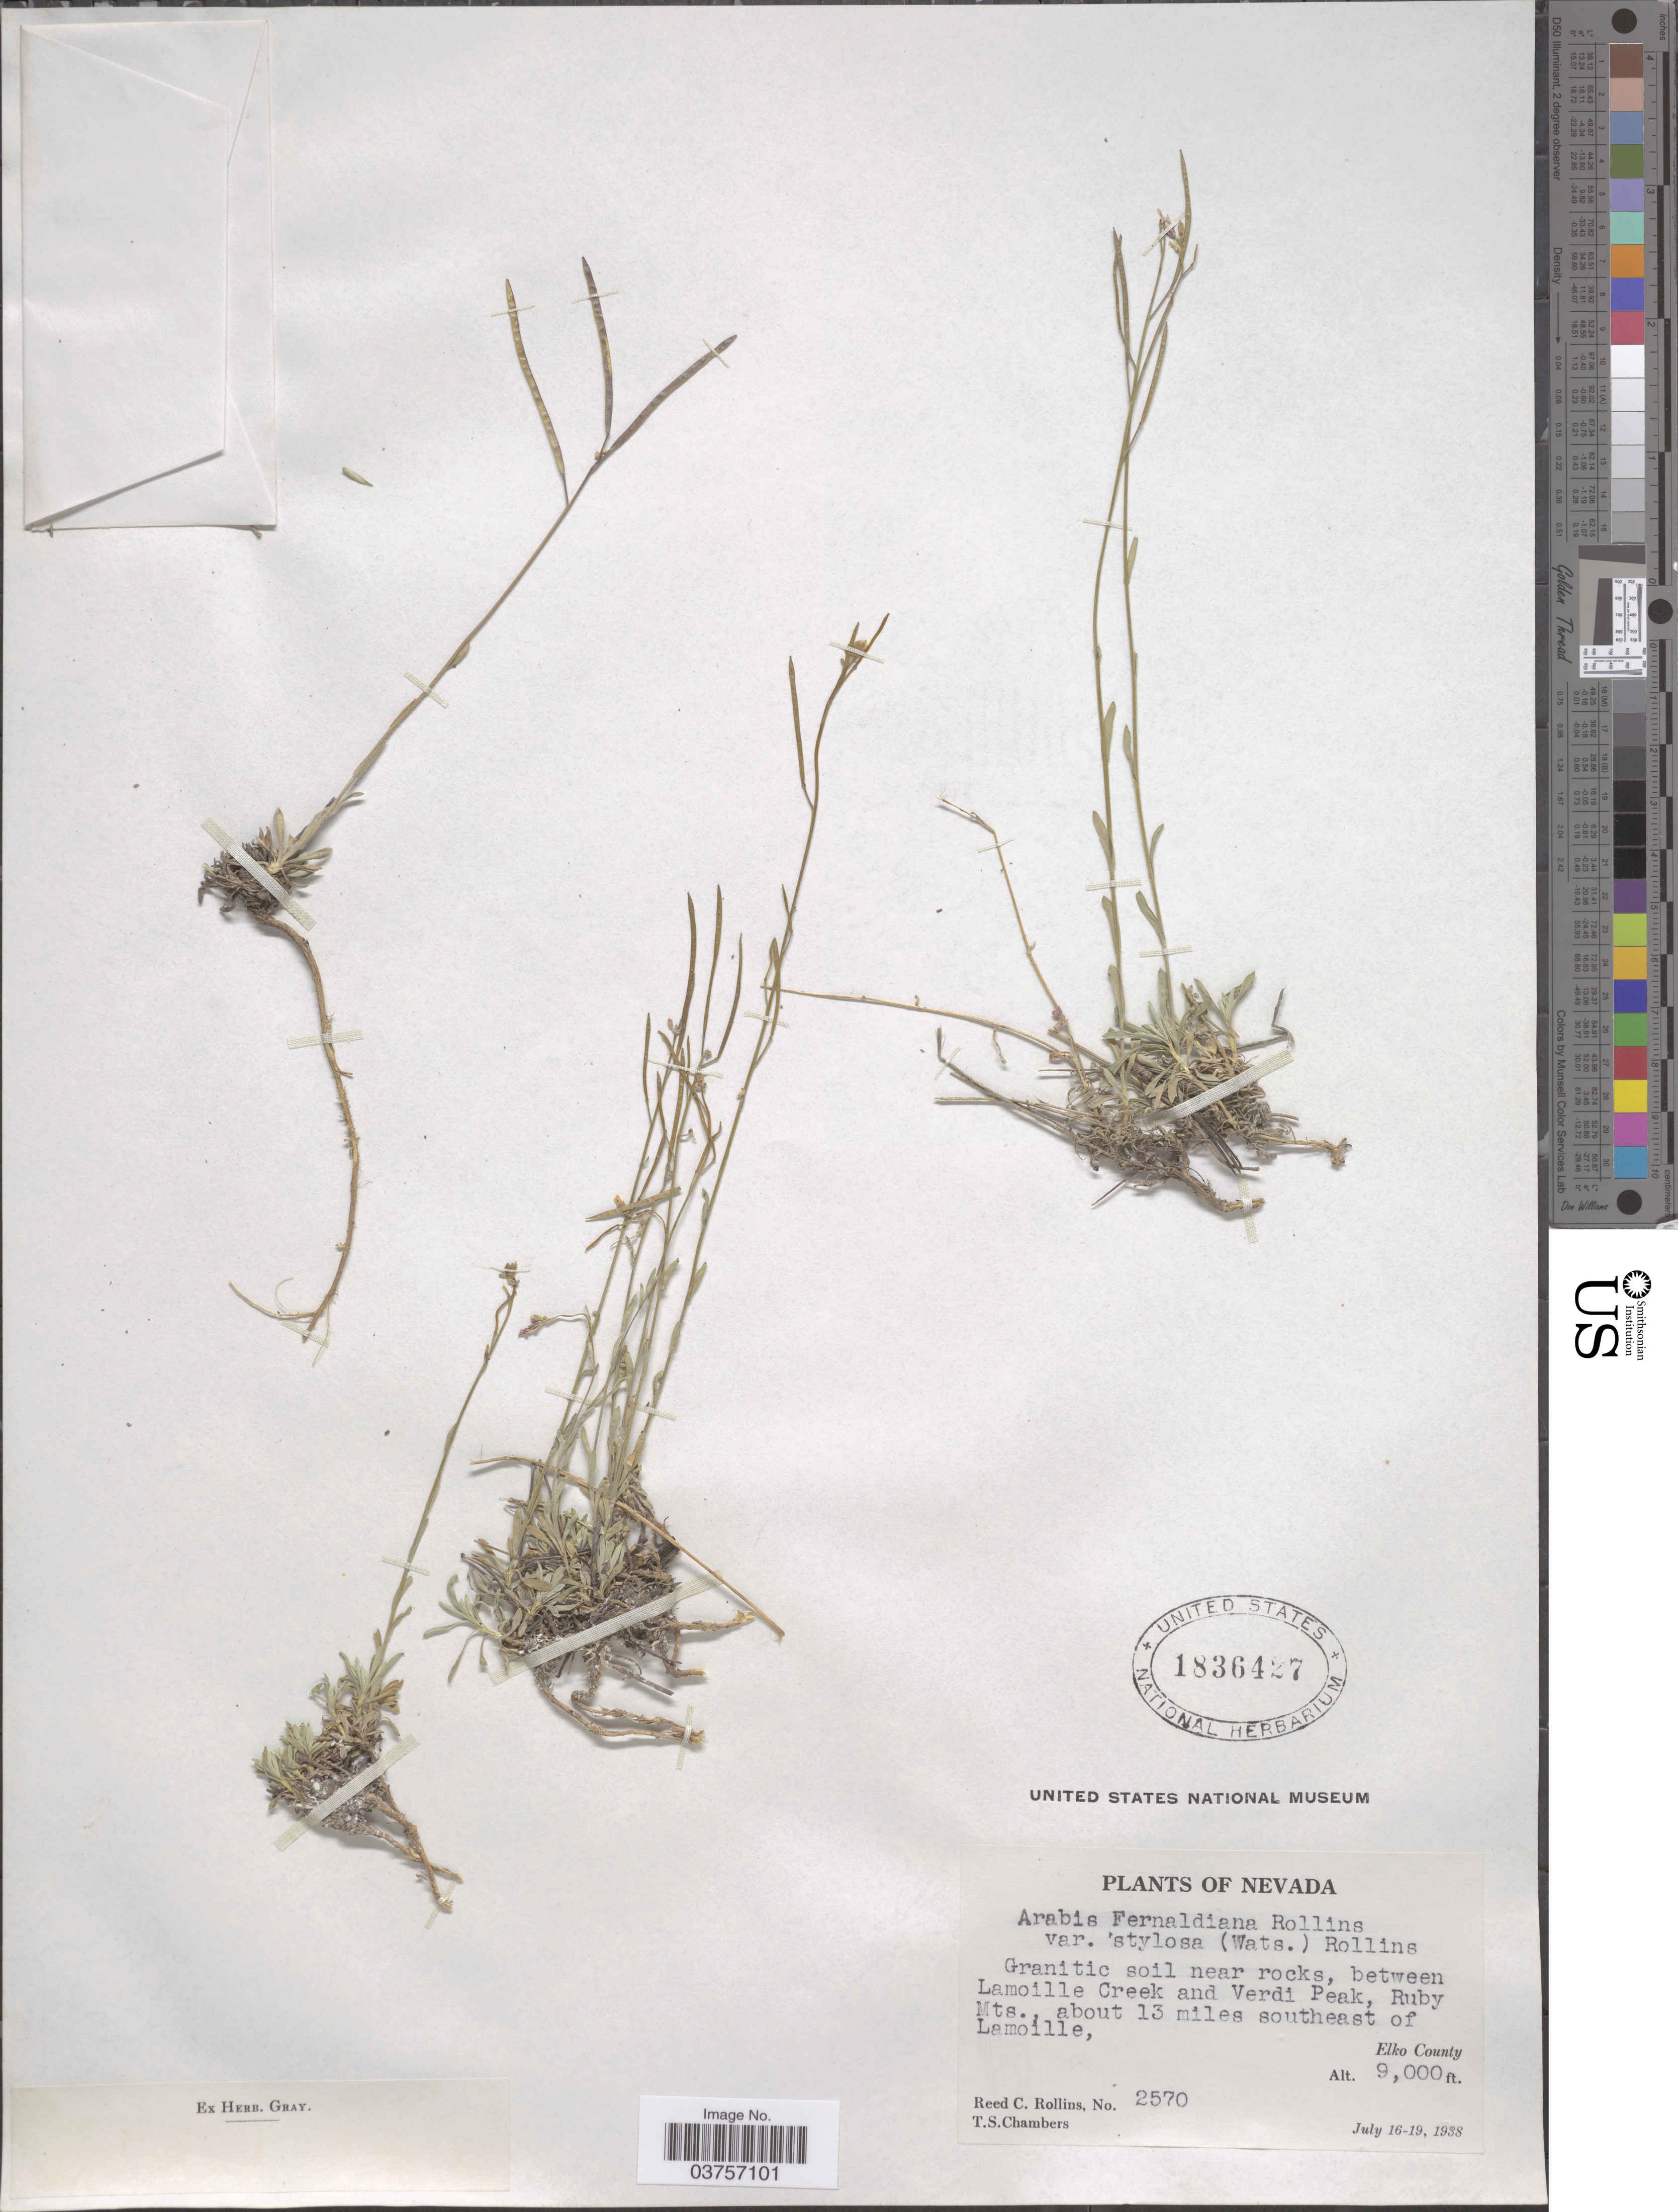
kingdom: Plantae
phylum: Tracheophyta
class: Magnoliopsida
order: Brassicales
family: Brassicaceae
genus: Arabis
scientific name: Arabis fernaldiana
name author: Rollins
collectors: R. C. Rollins & T. Chambers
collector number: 2570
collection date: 1938-07-16/1938-07-19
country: United States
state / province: Nevada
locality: Between Lamoille Creek and Verdi Peak, Ruby Mts., about 13 miles southeast of Lamoille, Elko County.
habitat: granitic soil near rocks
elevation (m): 2743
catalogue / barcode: US 1836427